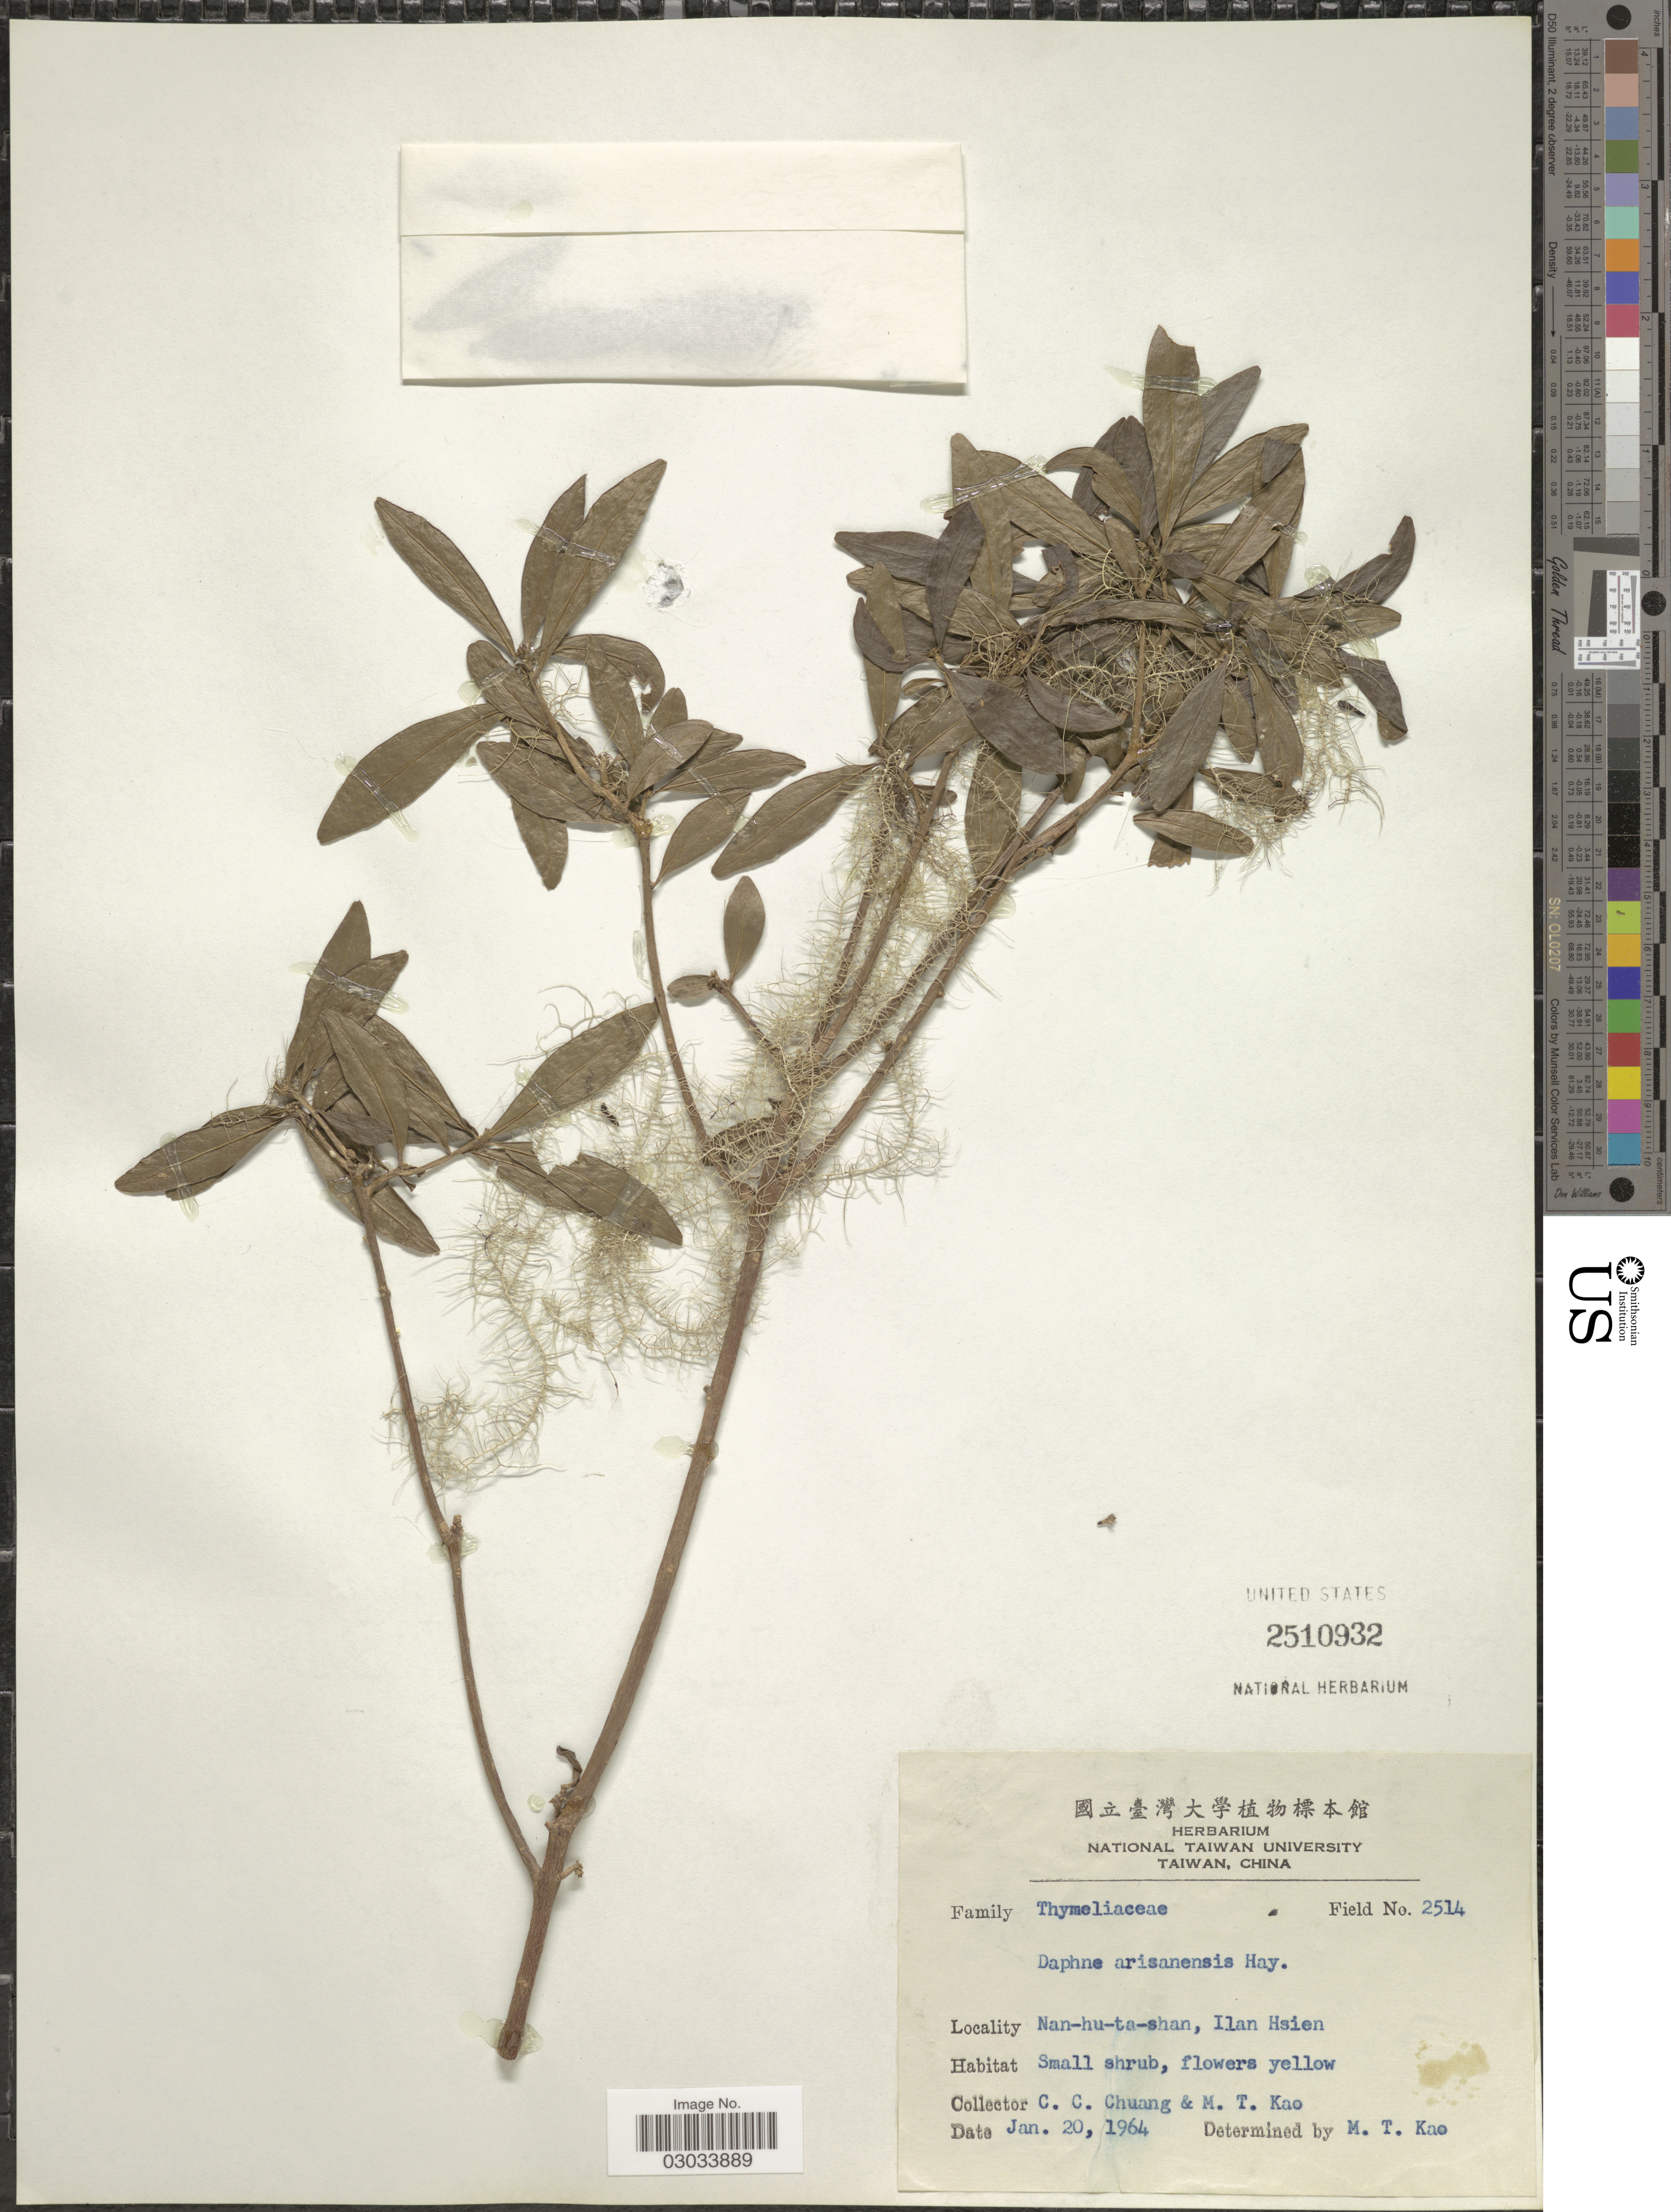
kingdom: Plantae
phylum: Tracheophyta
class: Magnoliopsida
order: Malvales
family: Thymelaeaceae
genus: Daphne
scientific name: Daphne arisanensis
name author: Hayata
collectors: C. C. Chuang & M. T. Kao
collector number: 2514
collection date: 1964-01-20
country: Taiwan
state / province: Ilan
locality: Nan-hu-ta-shan, Ilan Hsien.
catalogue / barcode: US 2510932